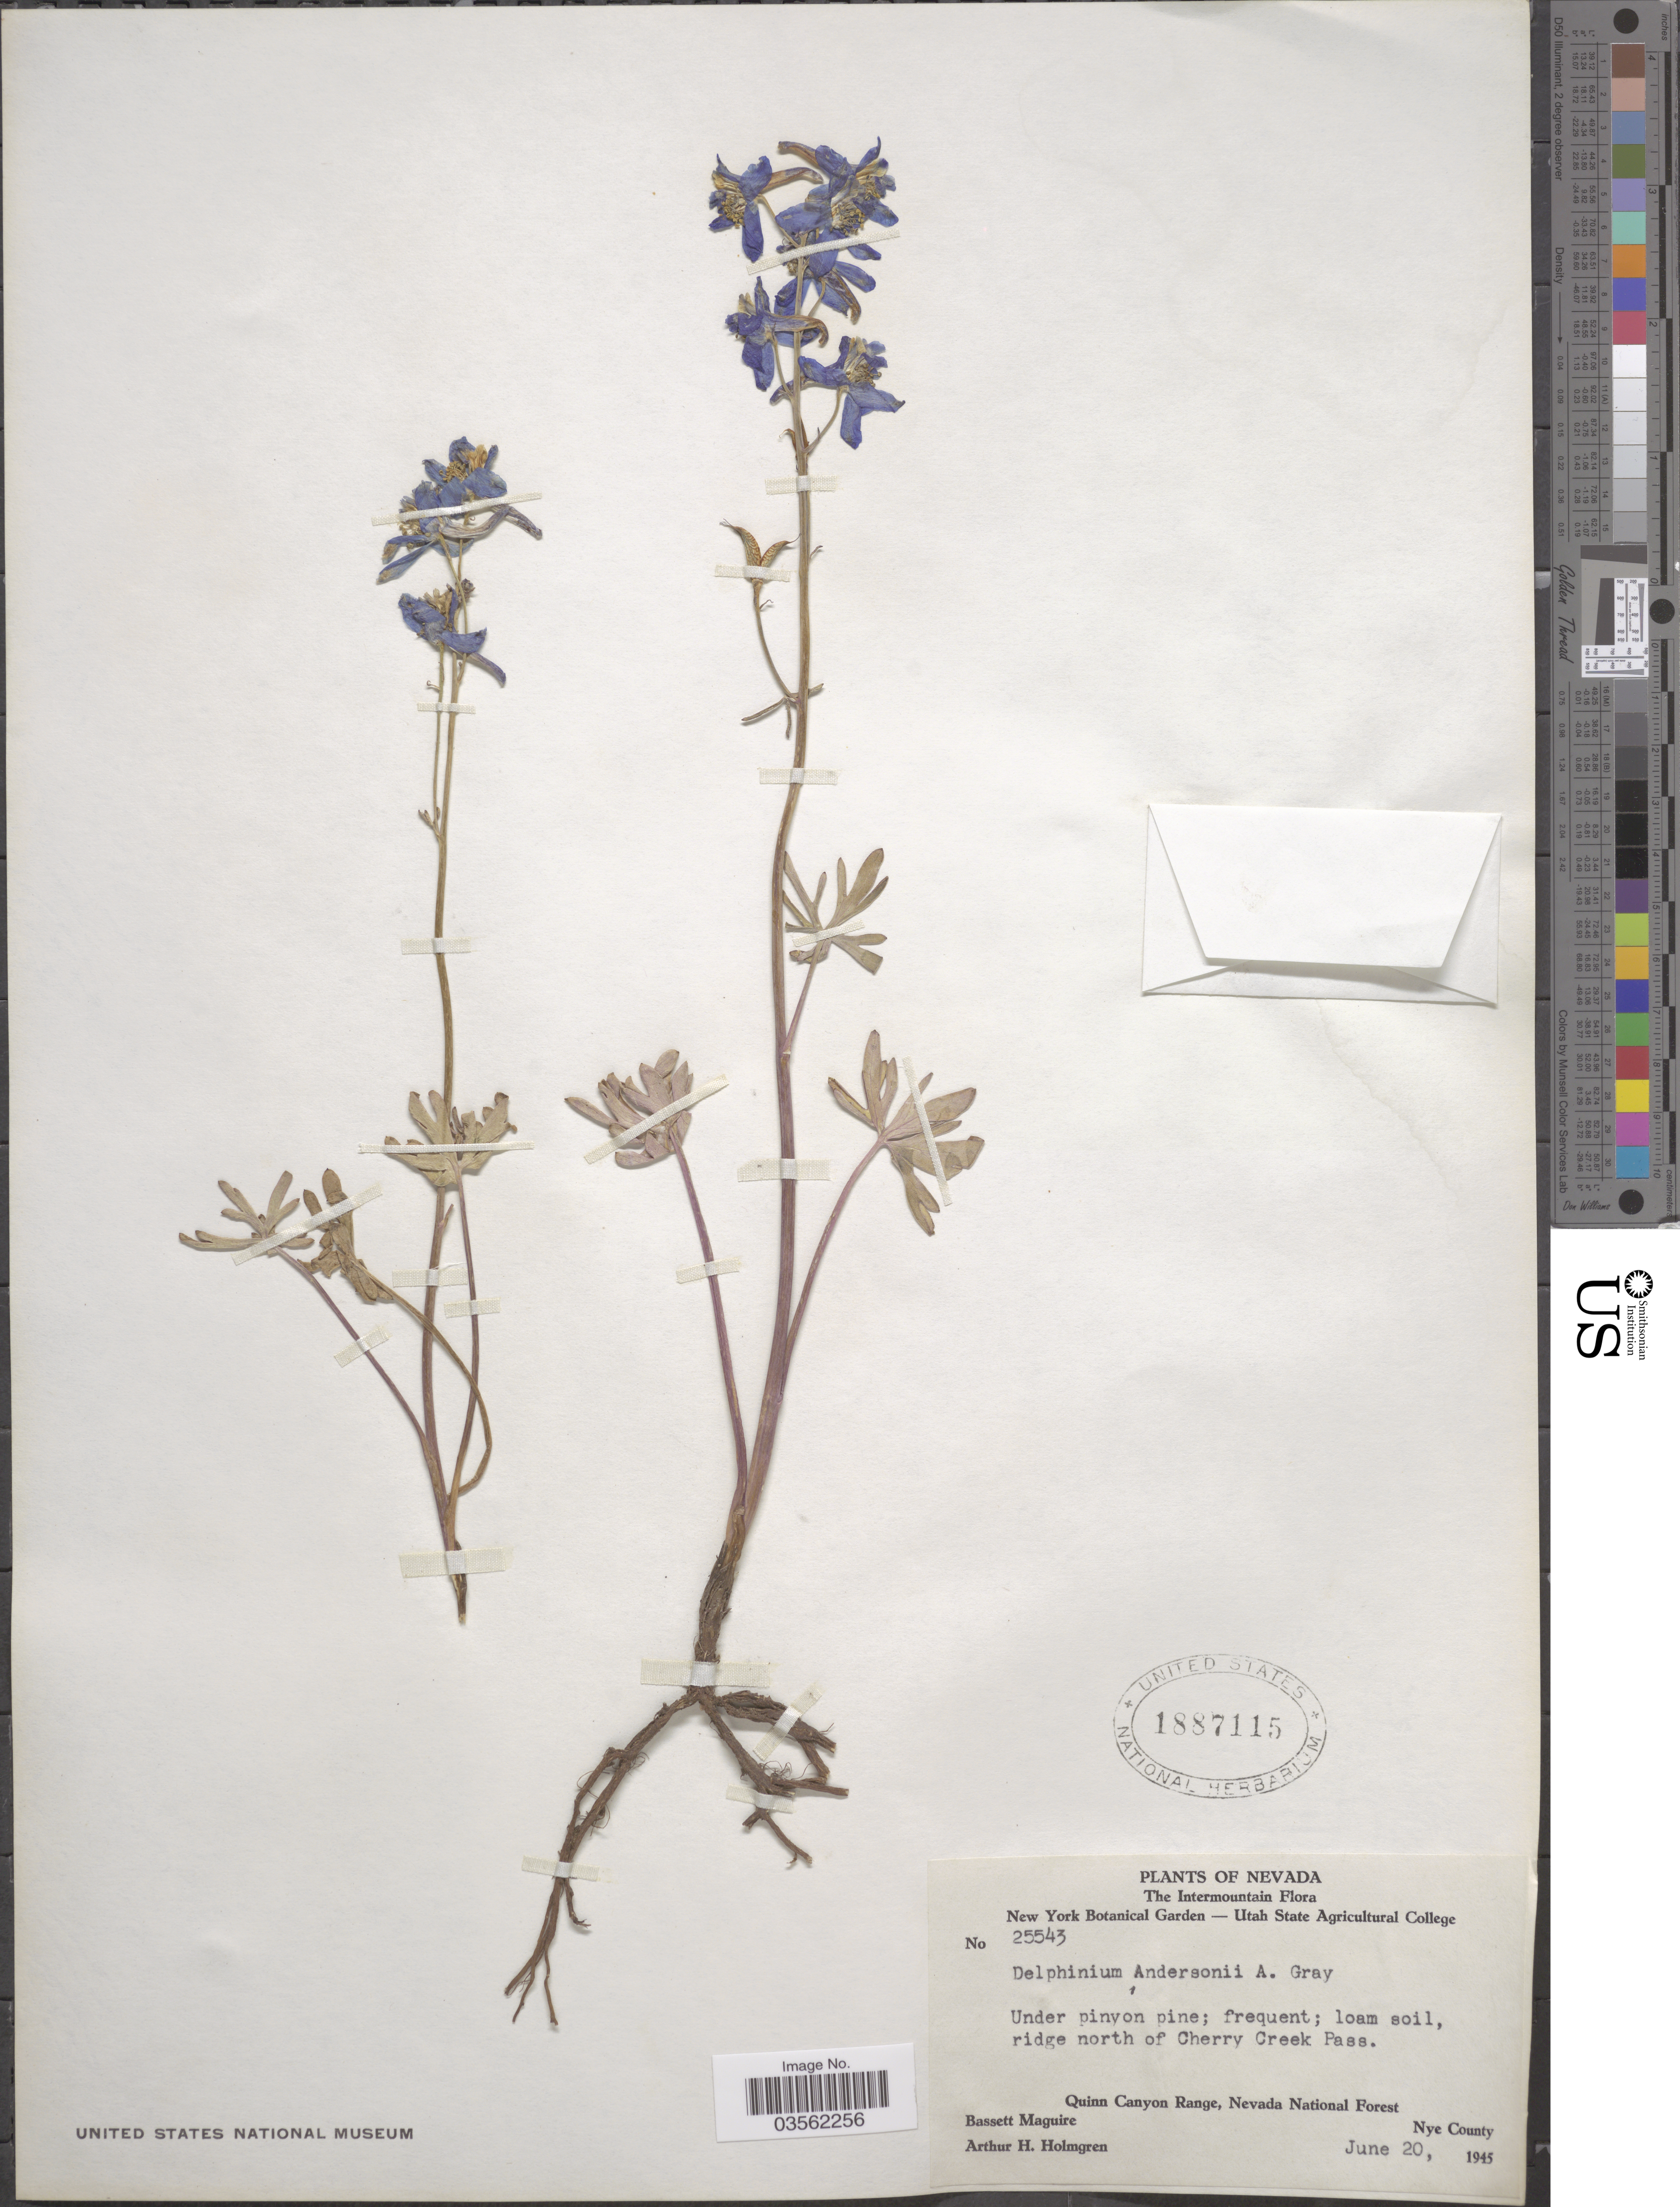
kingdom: Plantae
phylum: Tracheophyta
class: Magnoliopsida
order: Ranunculales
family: Ranunculaceae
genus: Delphinium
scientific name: Delphinium andersonii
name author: A. Gray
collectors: B. Maguire & A. H. Holmgren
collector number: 25543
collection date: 1945-06-20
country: United States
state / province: Nevada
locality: The Intermountain. Ridge north of Cherry Creek Pass. Quinn Canyon Range, Nevada National Forest. Nye County.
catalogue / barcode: US 1887115